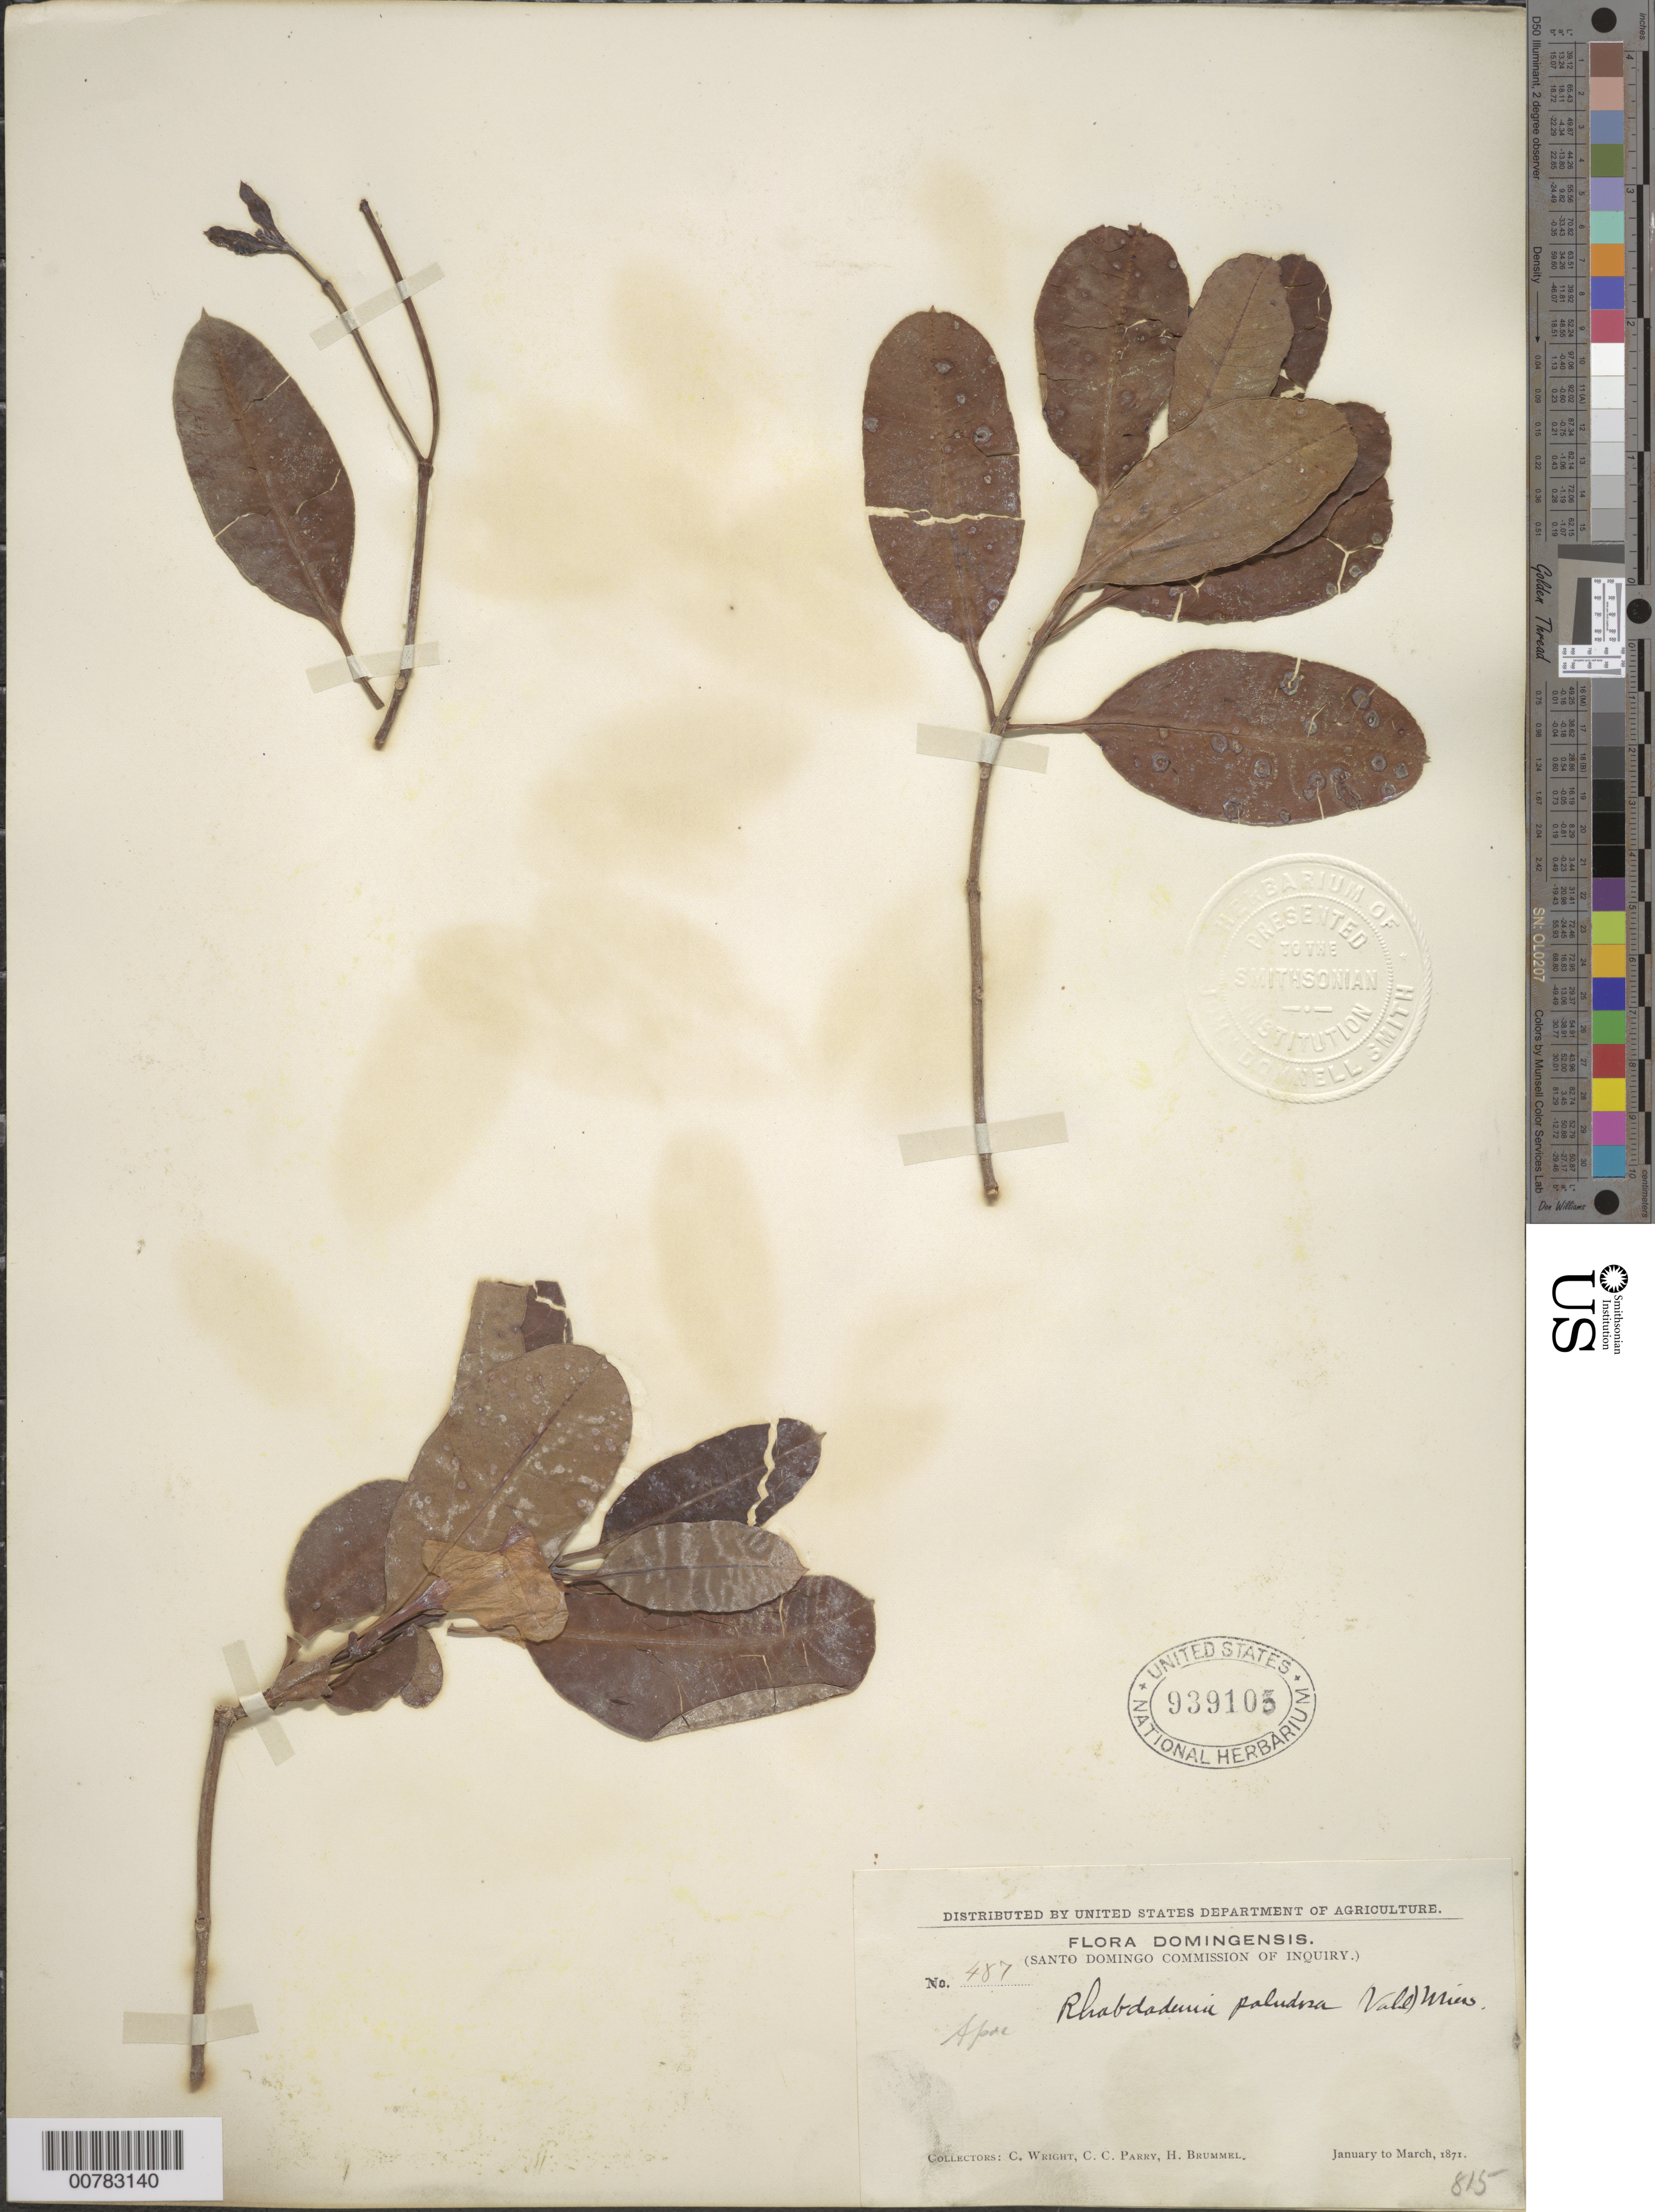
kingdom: Plantae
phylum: Tracheophyta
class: Magnoliopsida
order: Gentianales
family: Apocynaceae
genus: Rhabdadenia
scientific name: Rhabdadenia biflora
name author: (Jacq.) Müll. Arg.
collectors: C. Wright, C. C. Parry & H. Brummel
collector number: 487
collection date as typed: Jan 1871 to -- Mar 1871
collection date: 1871-01/1871-03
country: Dominican Republic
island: Hispaniola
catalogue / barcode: US 939105